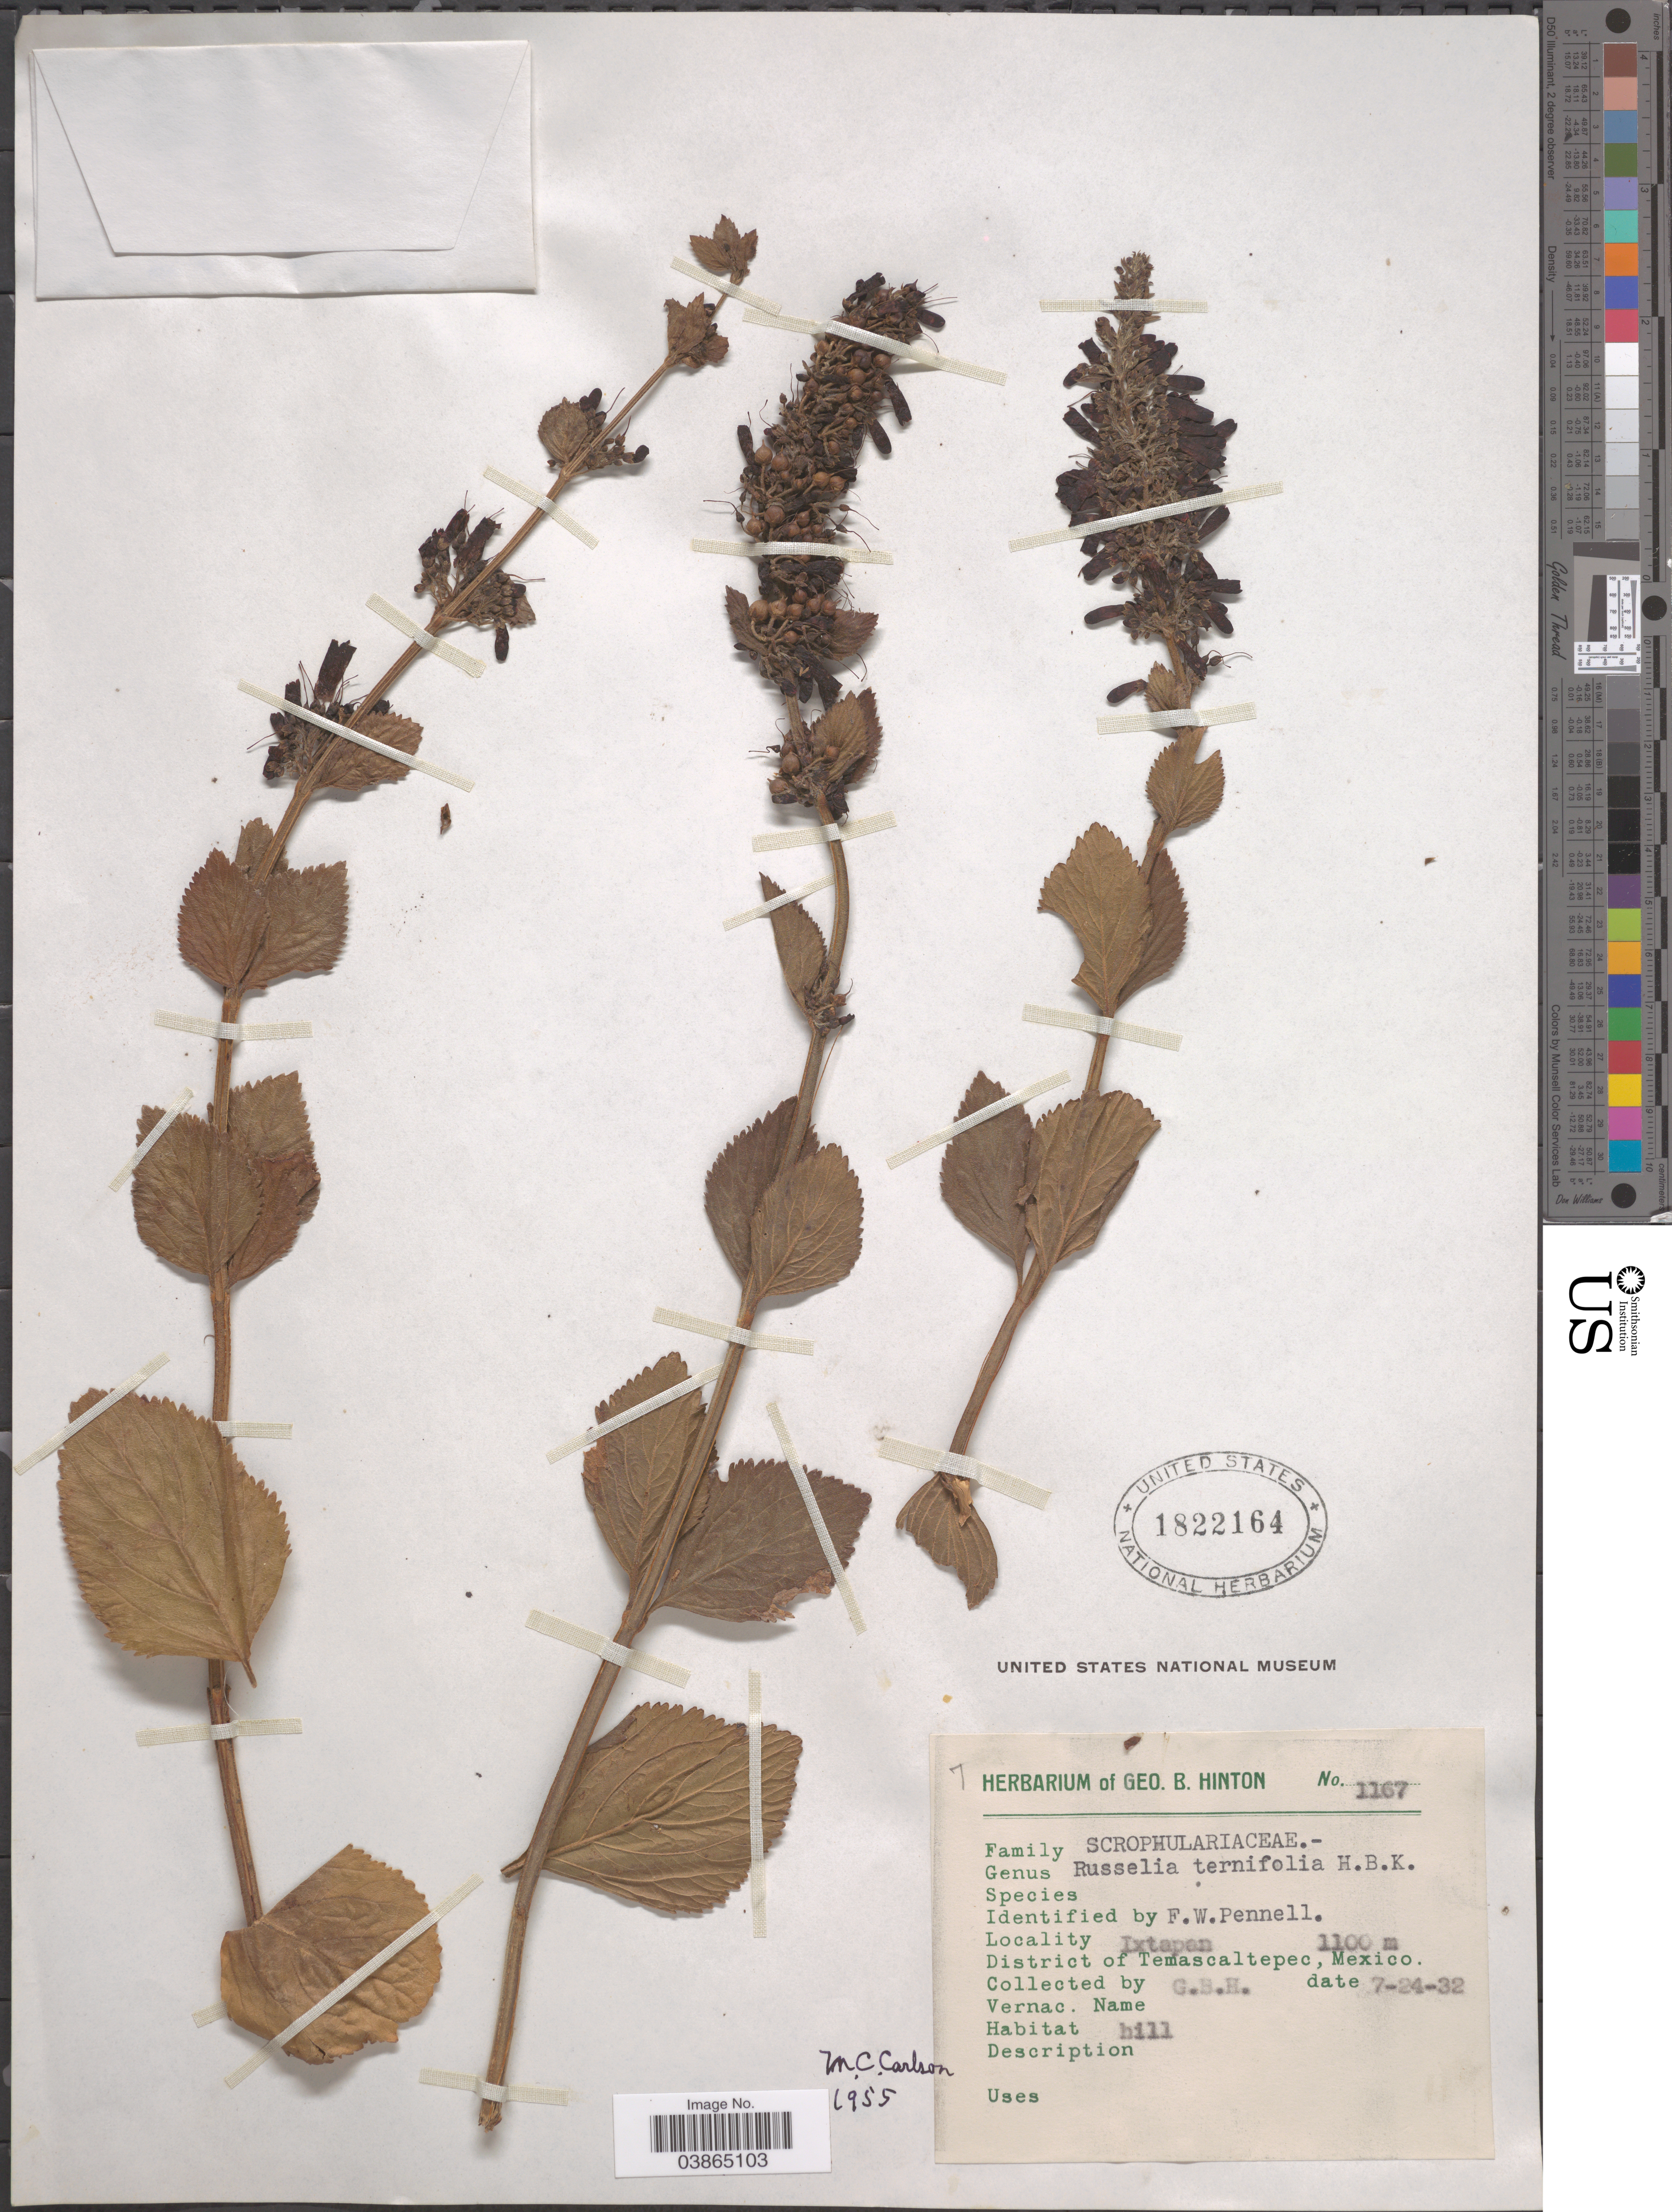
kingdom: Plantae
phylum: Tracheophyta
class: Magnoliopsida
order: Lamiales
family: Plantaginaceae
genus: Russelia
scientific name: Russelia ternifolia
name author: Kunth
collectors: G. B. Hinton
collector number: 1167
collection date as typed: Transcribed d/m/y: 24/7/32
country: Mexico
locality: Ixtapan. District of Temascaltepec.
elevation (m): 1100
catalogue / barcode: US 1822164